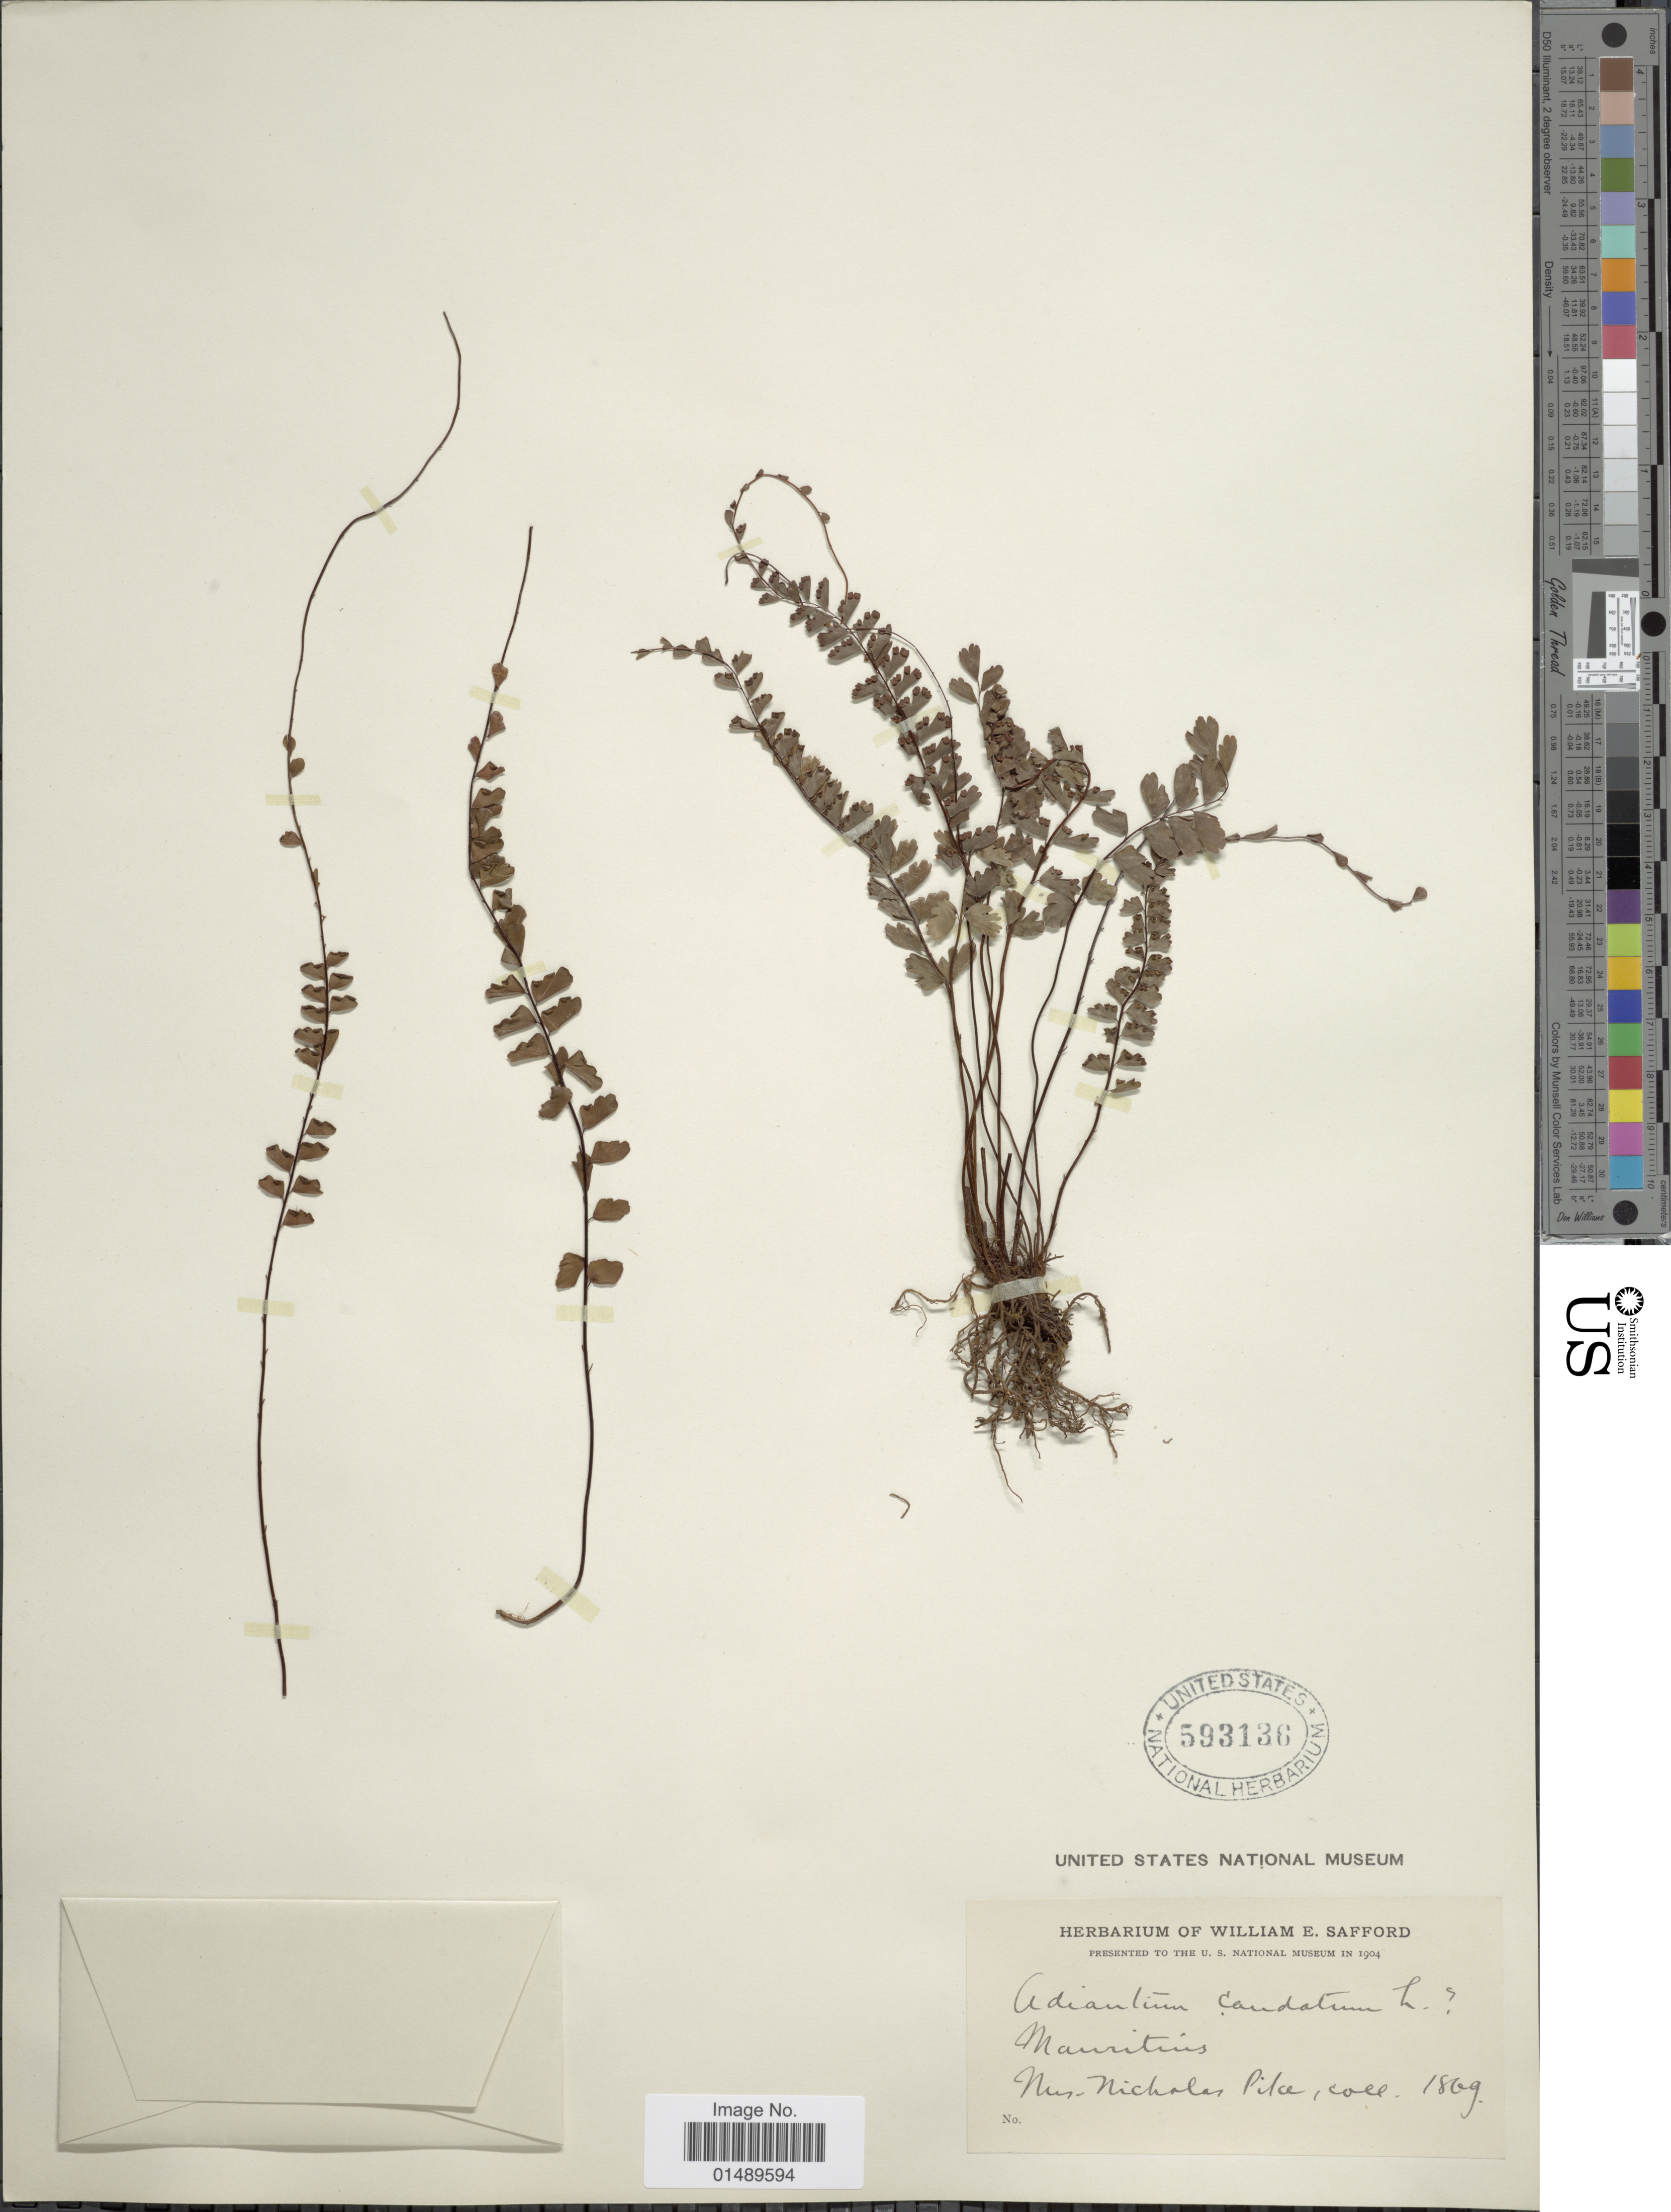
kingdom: Plantae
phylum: Tracheophyta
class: Polypodiopsida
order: Polypodiales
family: Pteridaceae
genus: Adiantum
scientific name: Adiantum caudatum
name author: L.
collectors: N. Pike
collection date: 1869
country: Mauritius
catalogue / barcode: US 593136